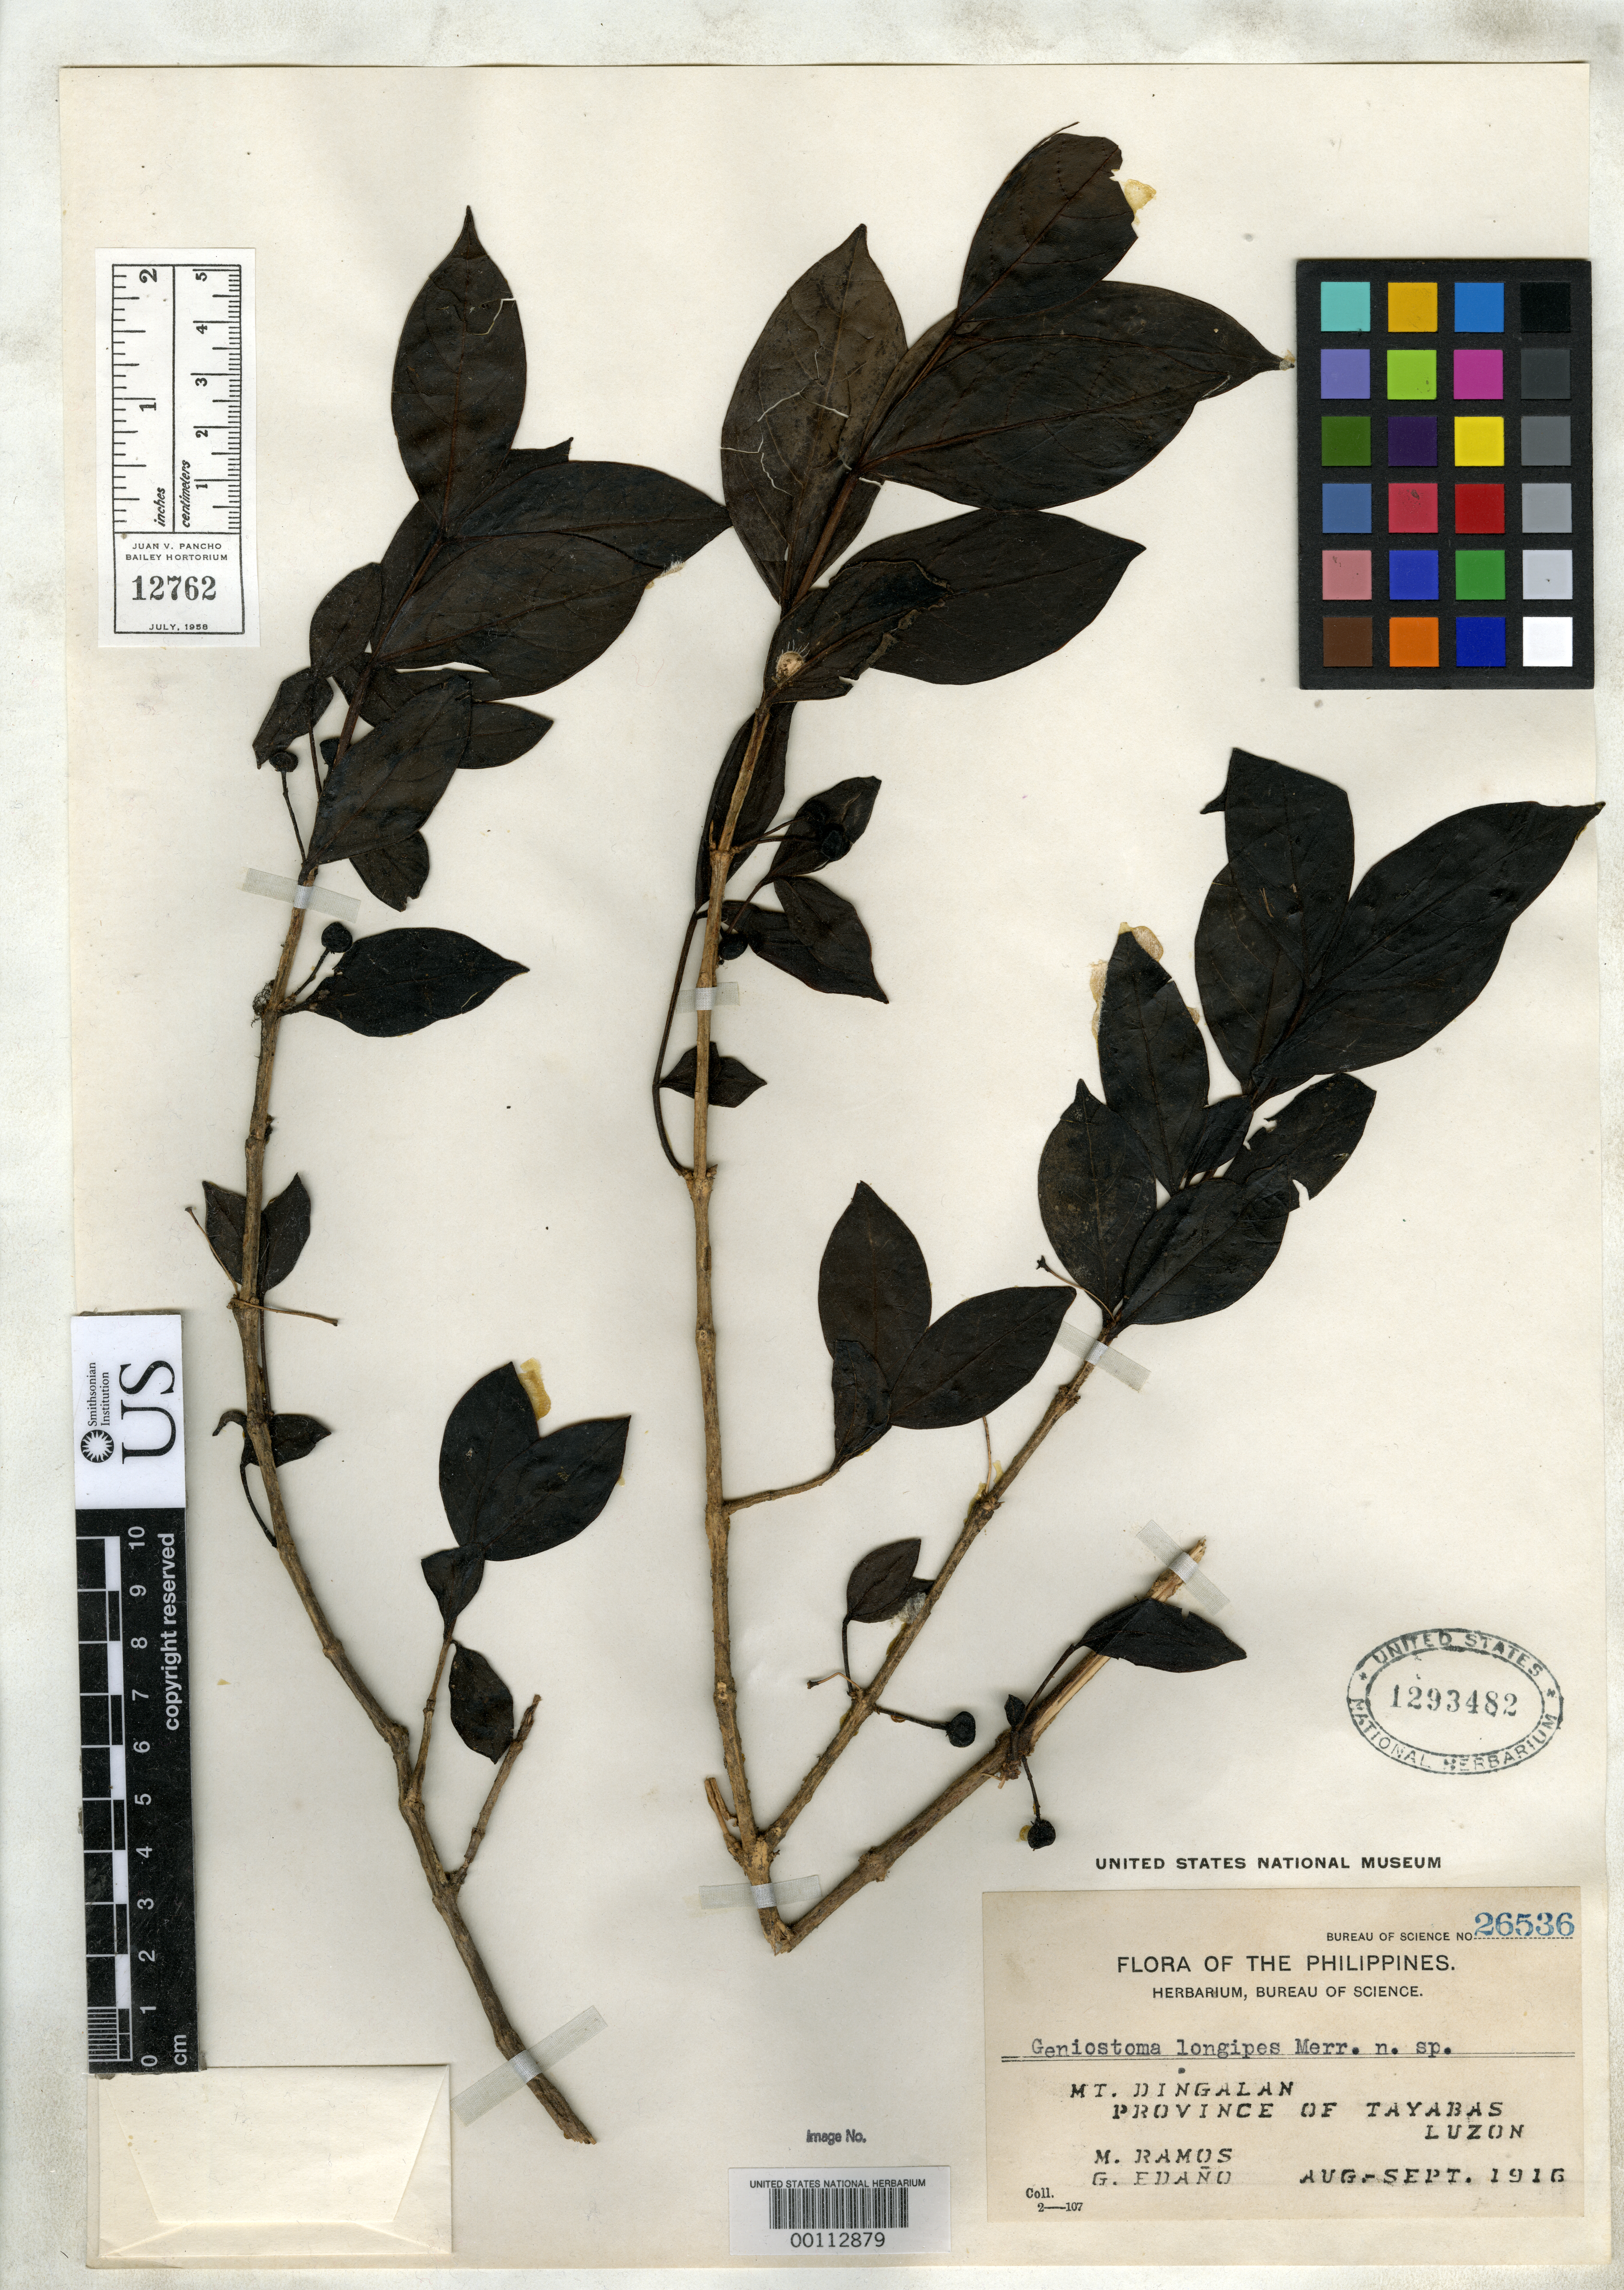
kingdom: Plantae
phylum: Tracheophyta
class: Magnoliopsida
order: Gentianales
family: Loganiaceae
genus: Geniostoma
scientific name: Geniostoma longipes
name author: Merr.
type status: Isotype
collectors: M. Ramos & G. E. Edaño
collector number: Bur. Sci. 26536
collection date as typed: Sep 1916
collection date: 1916-09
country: Philippines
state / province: Calabarzon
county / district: Quezon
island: Luzon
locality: Mt. Dingalan. Tayabas.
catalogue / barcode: US 1293482